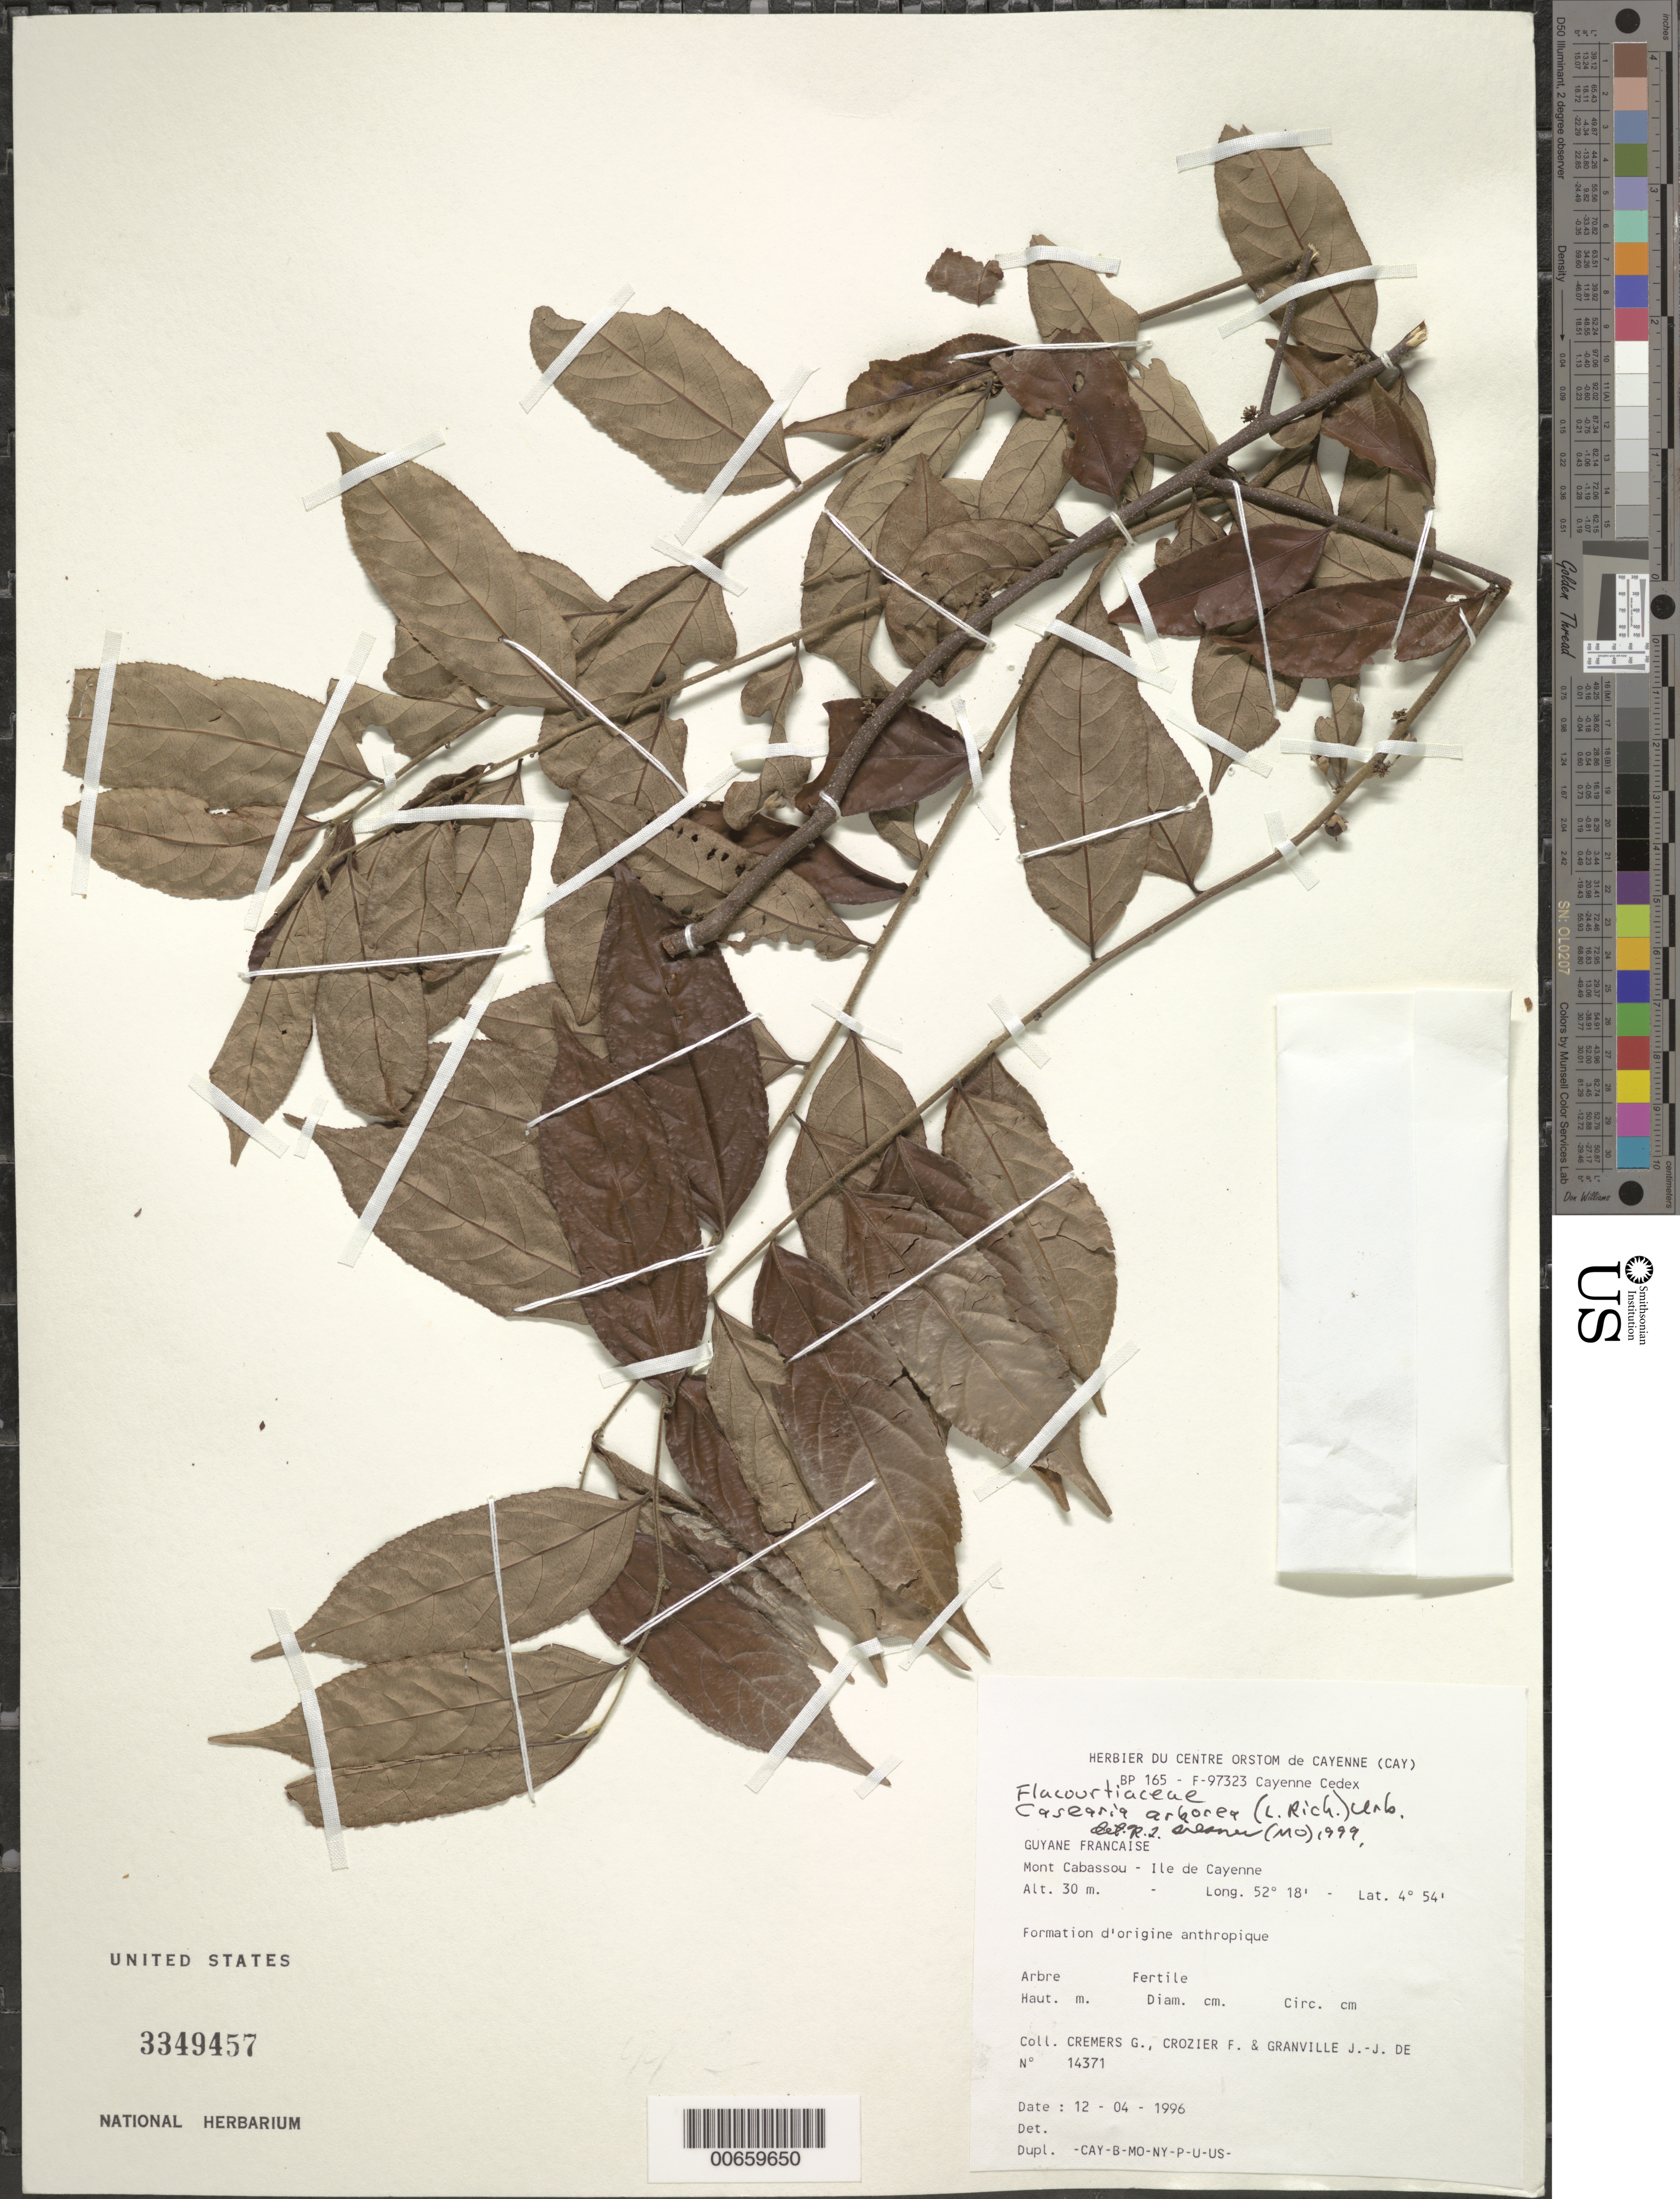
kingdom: Plantae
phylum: Tracheophyta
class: Magnoliopsida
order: Malpighiales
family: Salicaceae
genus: Casearia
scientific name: Casearia arborea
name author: (Rich.) Urb.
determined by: Liesner, R. L.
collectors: G. Cremers, F. Crozier & J.-J. de Granville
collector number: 14371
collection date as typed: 12-Apr-96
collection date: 1996-04-12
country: French Guiana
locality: Mont Cabassou, Ile de Cayenne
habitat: Formation d'origine anthropique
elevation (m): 30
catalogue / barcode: US 3349457